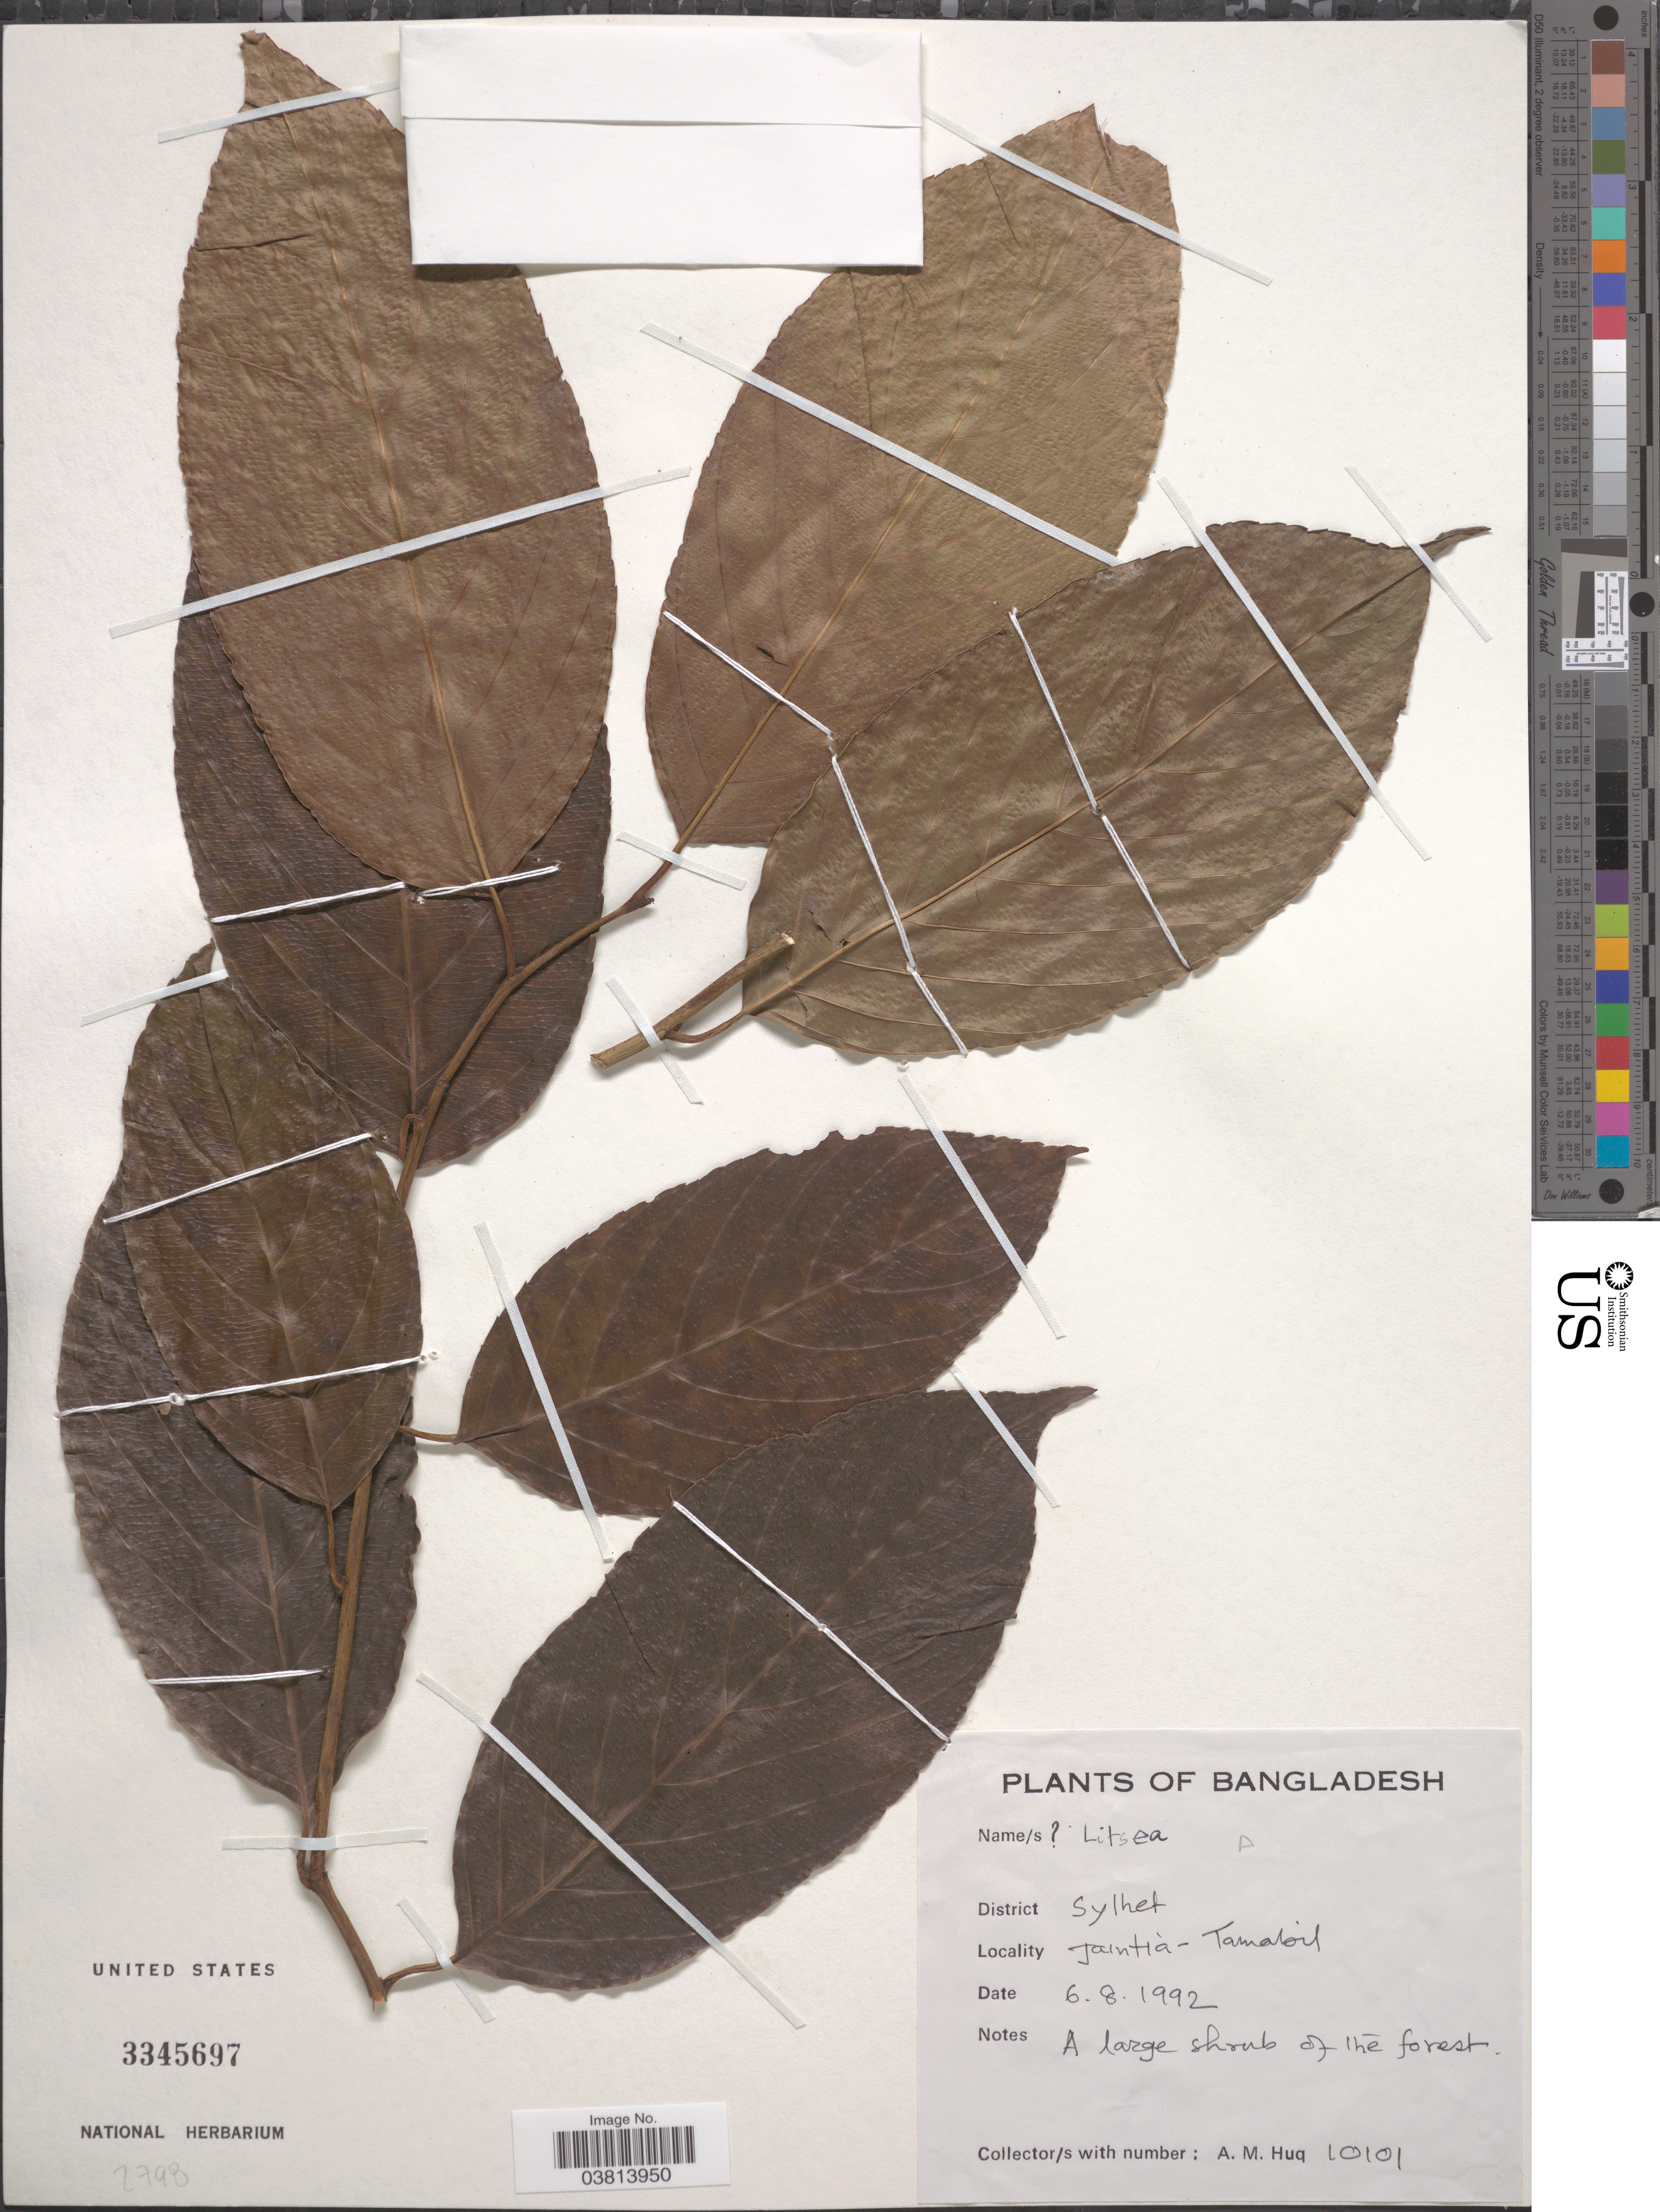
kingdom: Plantae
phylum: Tracheophyta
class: Magnoliopsida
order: Laurales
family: Lauraceae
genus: Litsea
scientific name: Litsea sp.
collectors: A. M. Huq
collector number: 10101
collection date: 1992-08-06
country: Bangladesh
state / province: Sylhet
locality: District Sylhet. Jaintia-Tamabil.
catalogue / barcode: US 3345697